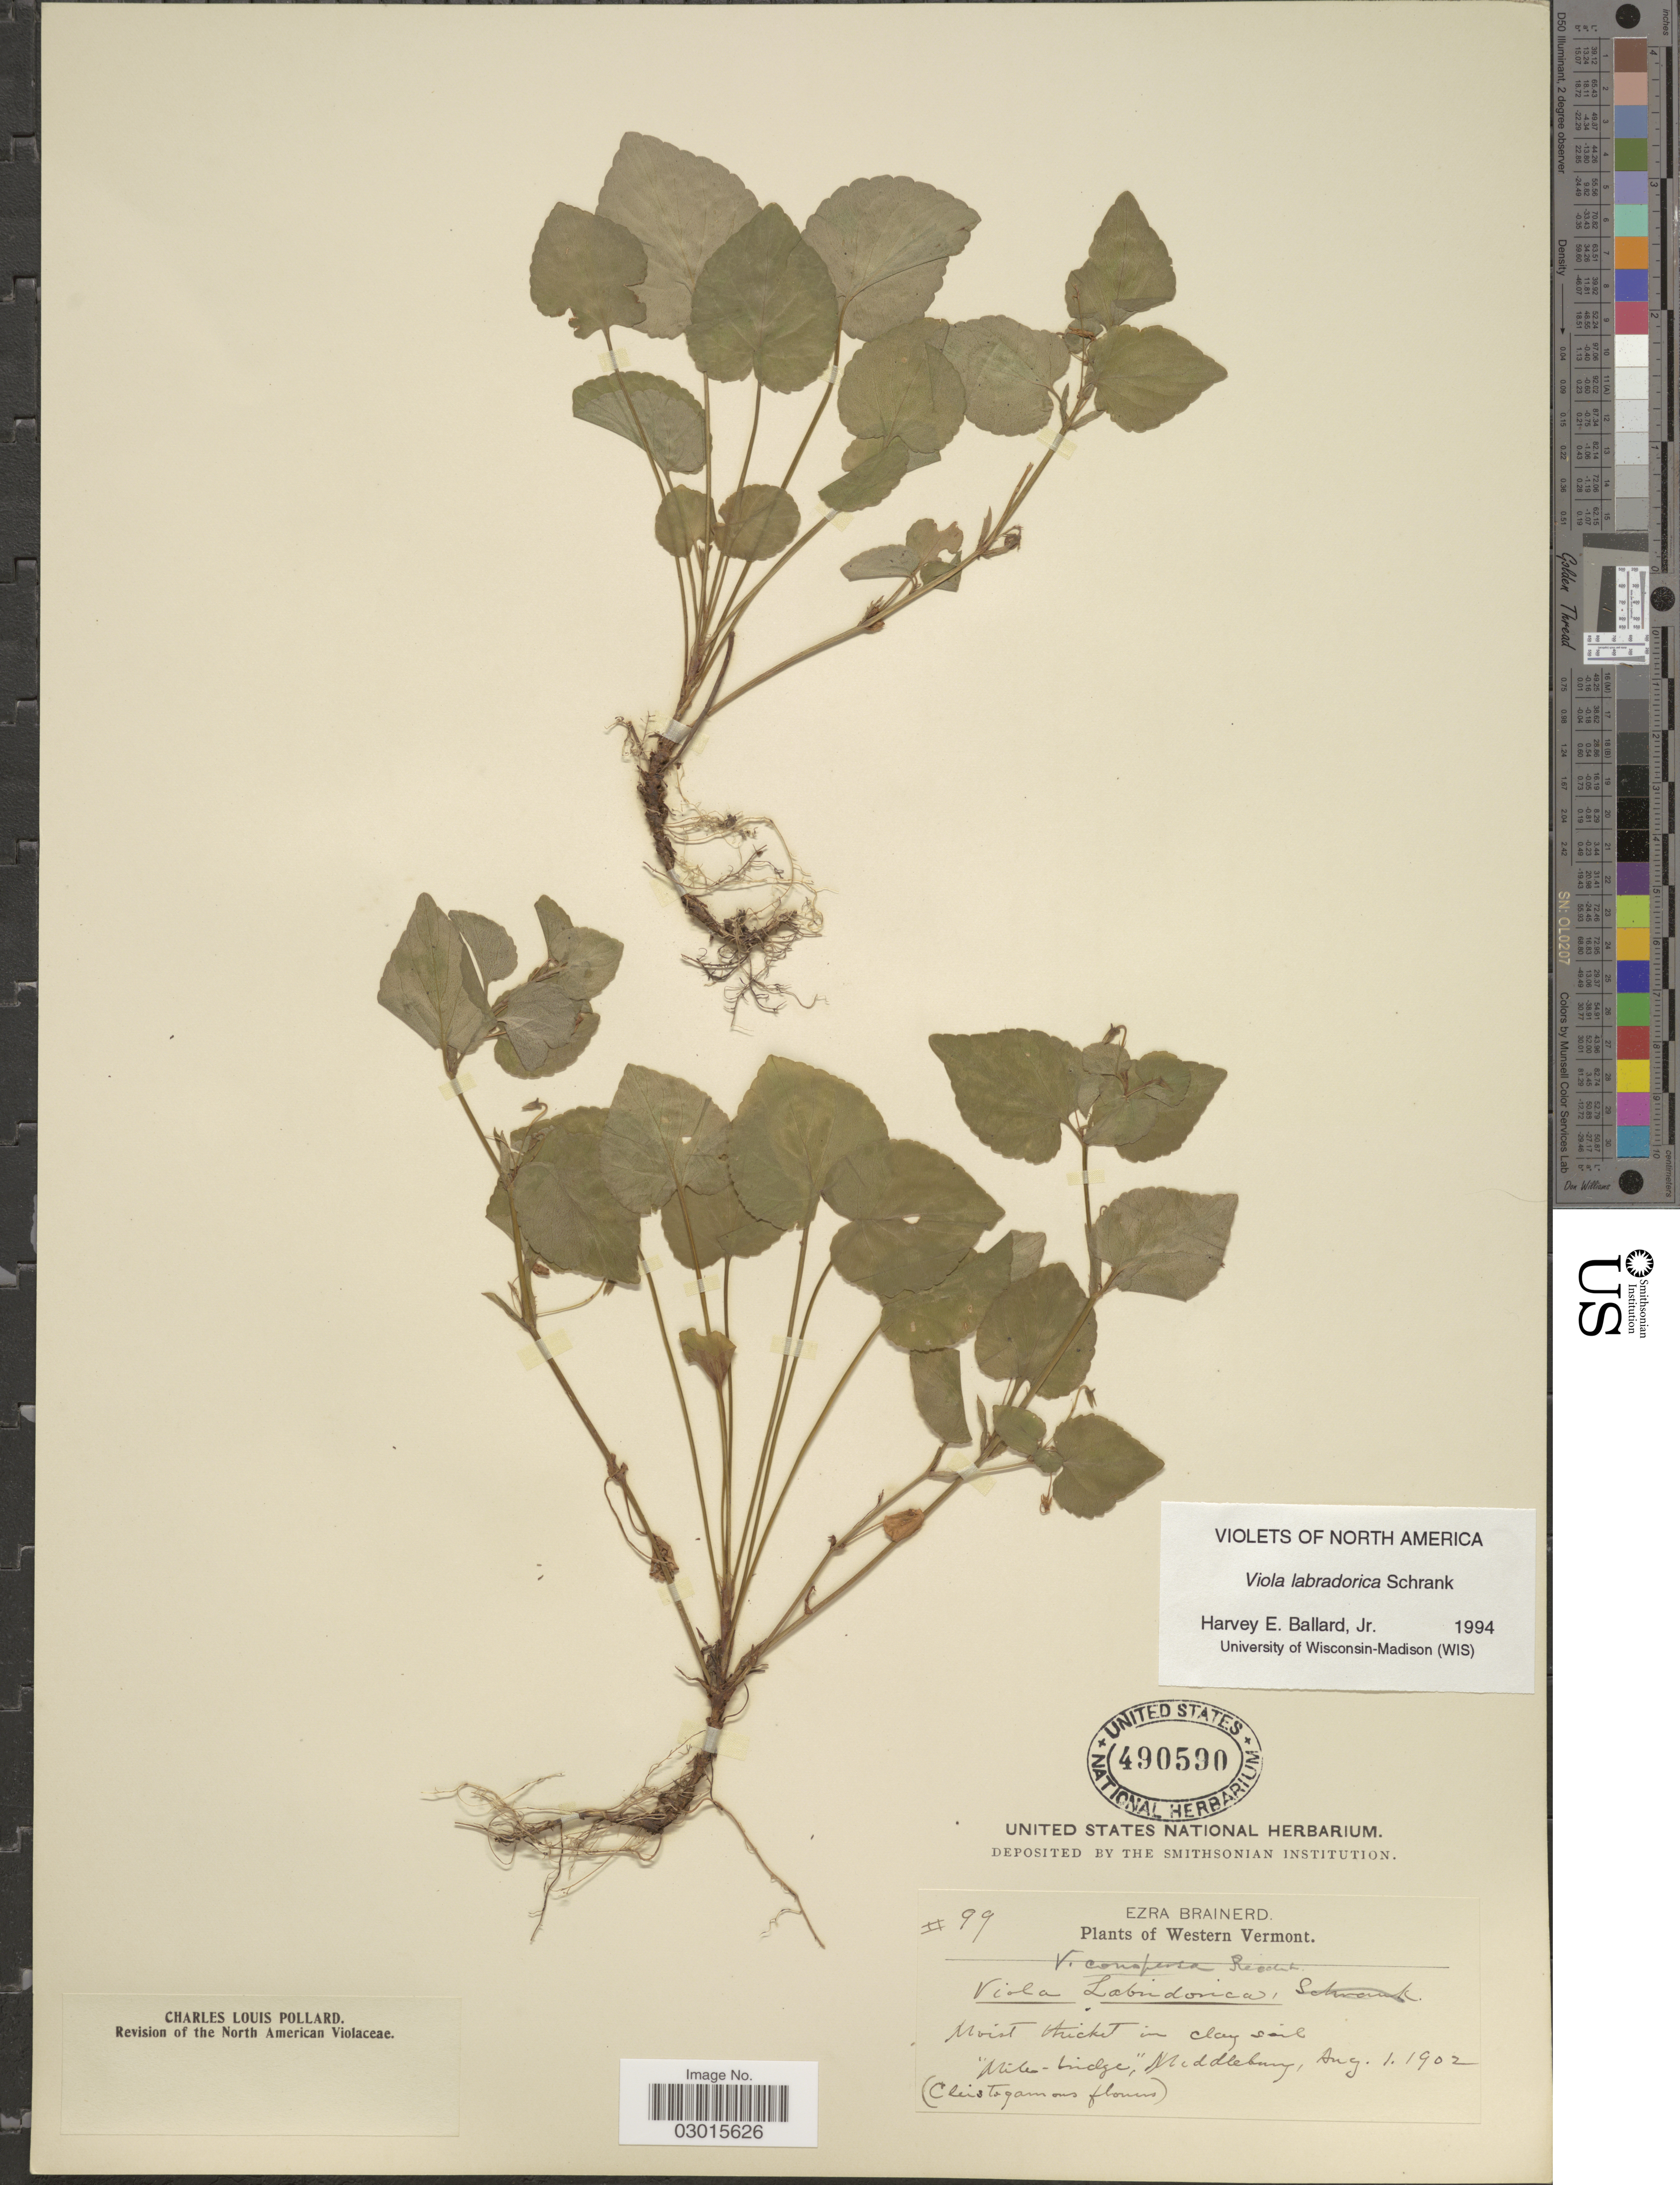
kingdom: Plantae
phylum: Tracheophyta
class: Magnoliopsida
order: Malpighiales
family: Violaceae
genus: Viola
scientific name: Viola labradorica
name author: Schrank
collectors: E. Brainerd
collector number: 99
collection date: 1902-08-01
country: United States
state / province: Vermont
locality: Western Vermont. "Mile-bridge", Middlebury.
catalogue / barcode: US 490590